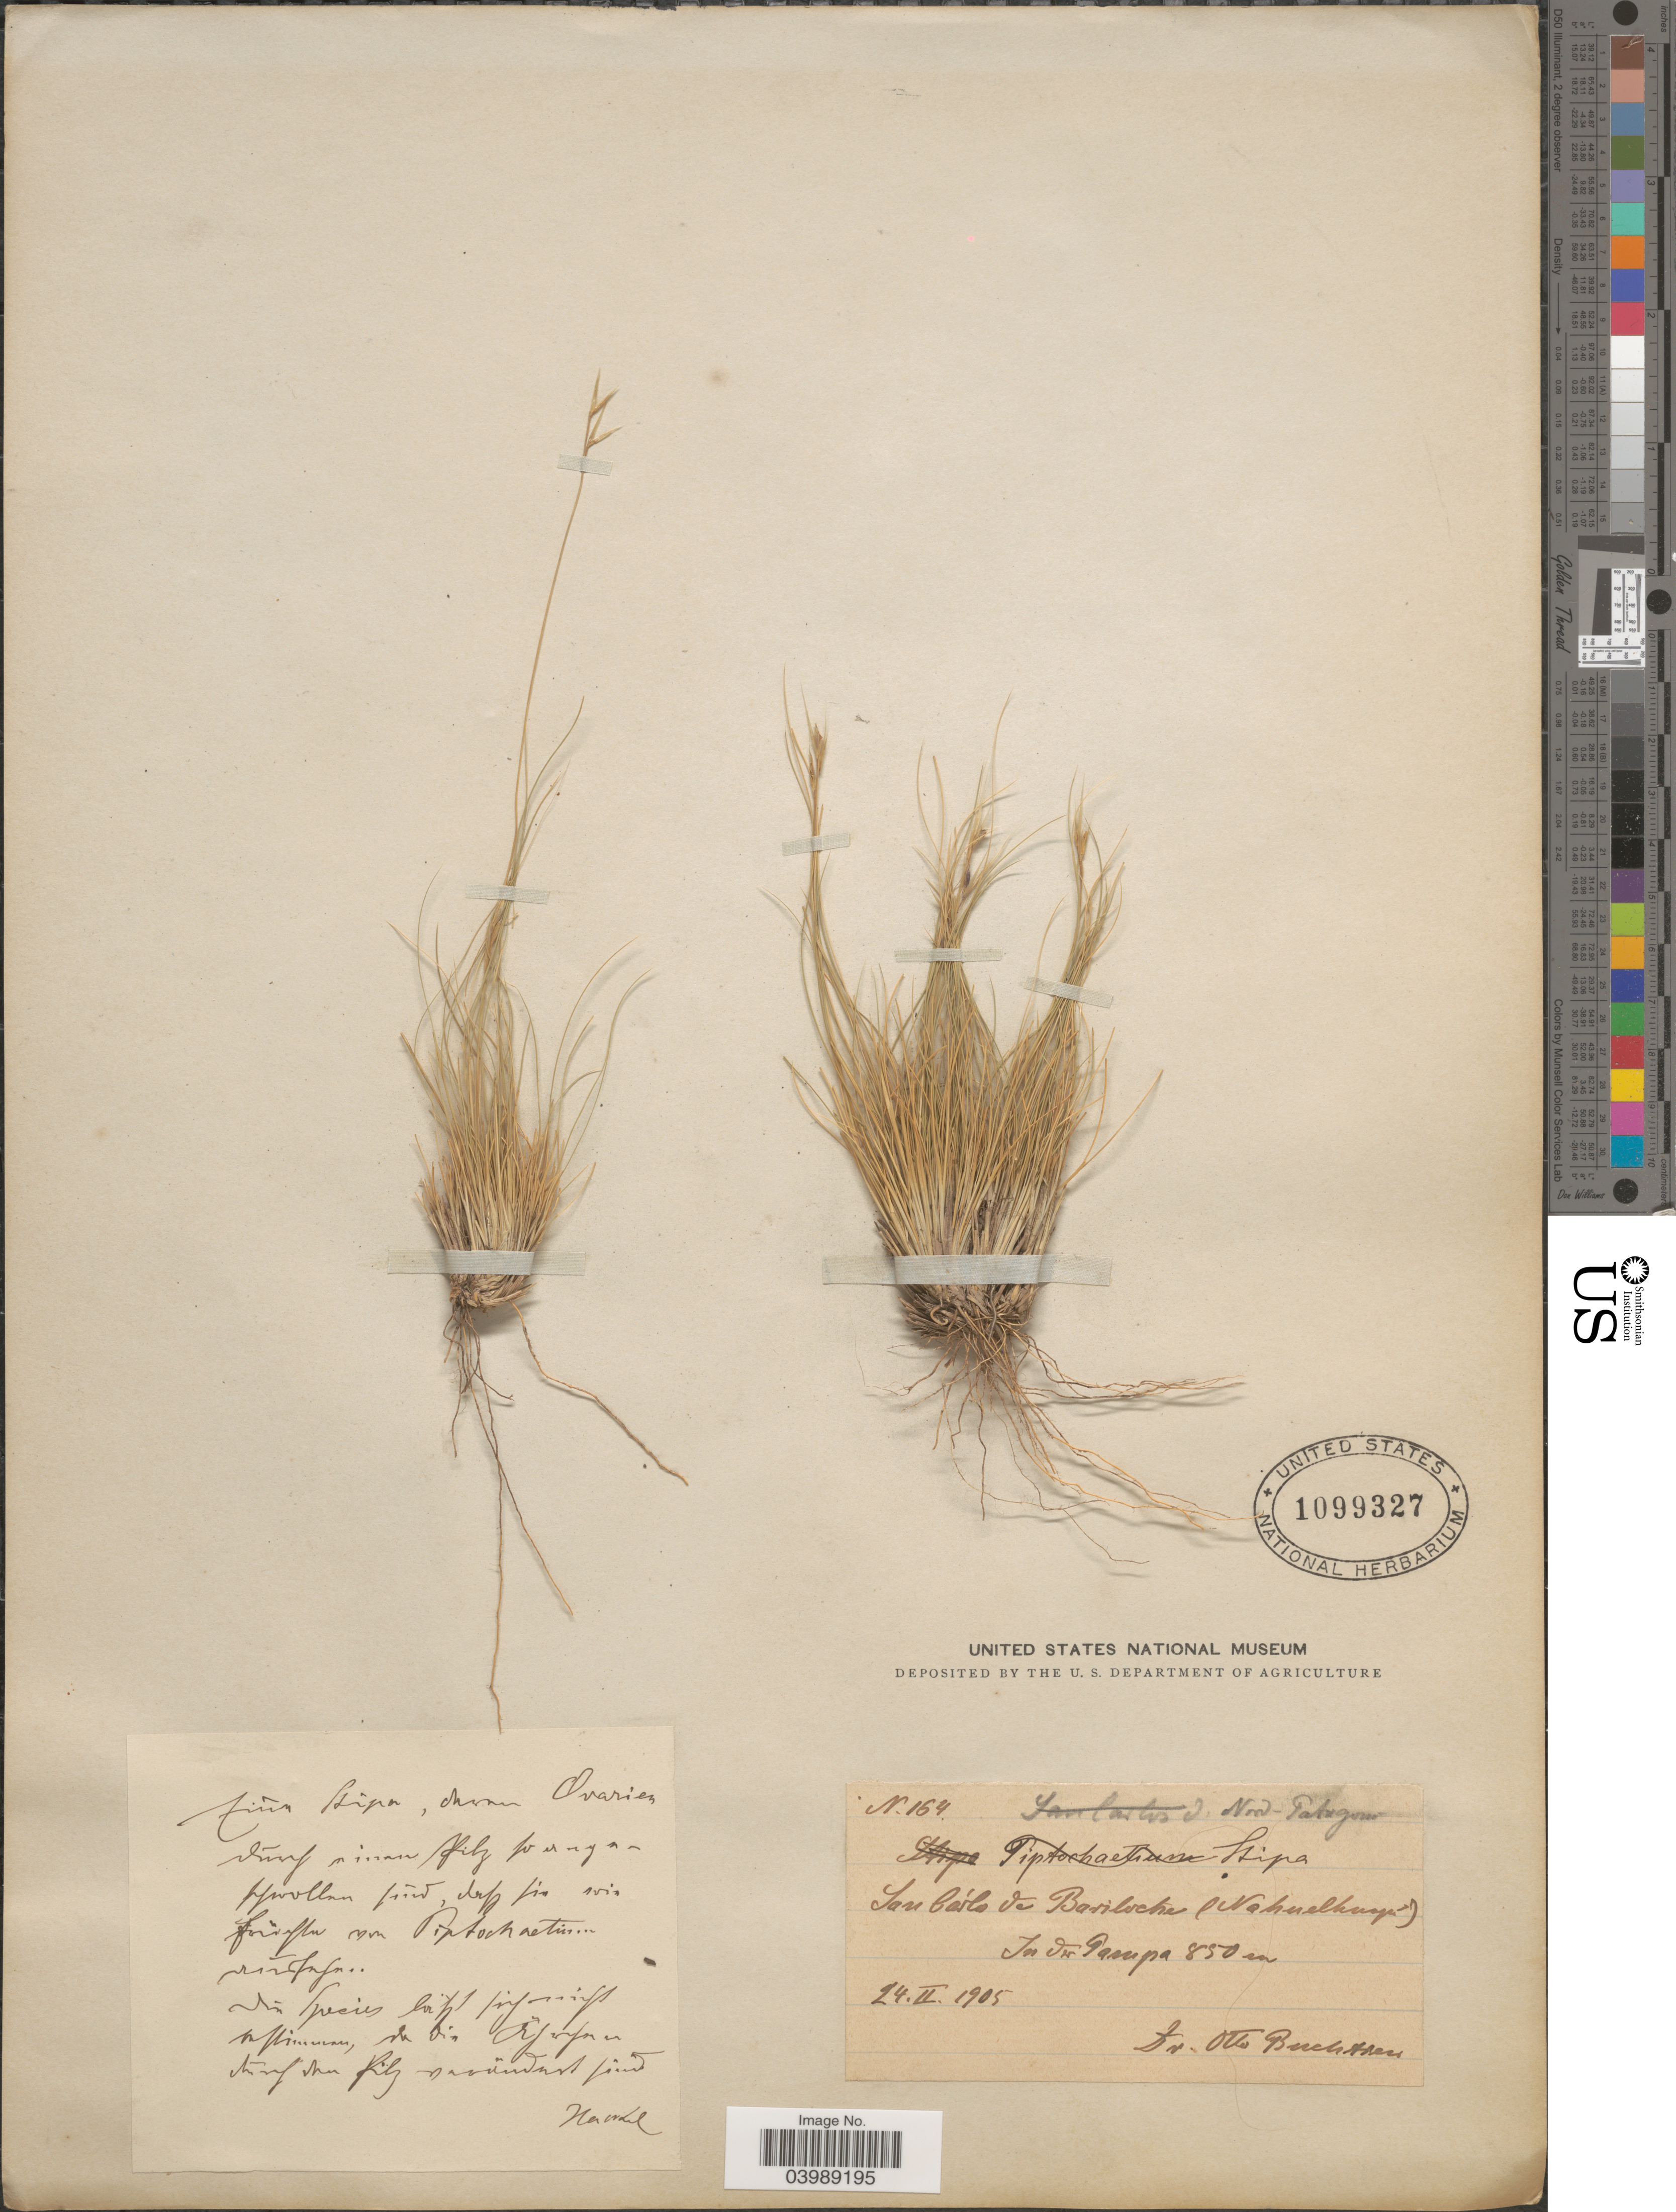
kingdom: Plantae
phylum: Tracheophyta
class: Liliopsida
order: Poales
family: Poaceae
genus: Anatherostipa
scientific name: Anatherostipa sp.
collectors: O. Buchtien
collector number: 164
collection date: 1905-02-24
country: Argentina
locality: Nord-Patagoni. San Cárlo de Bariloche (Nahuelhuapi). In du Pampa.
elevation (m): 850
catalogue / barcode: US 1099327